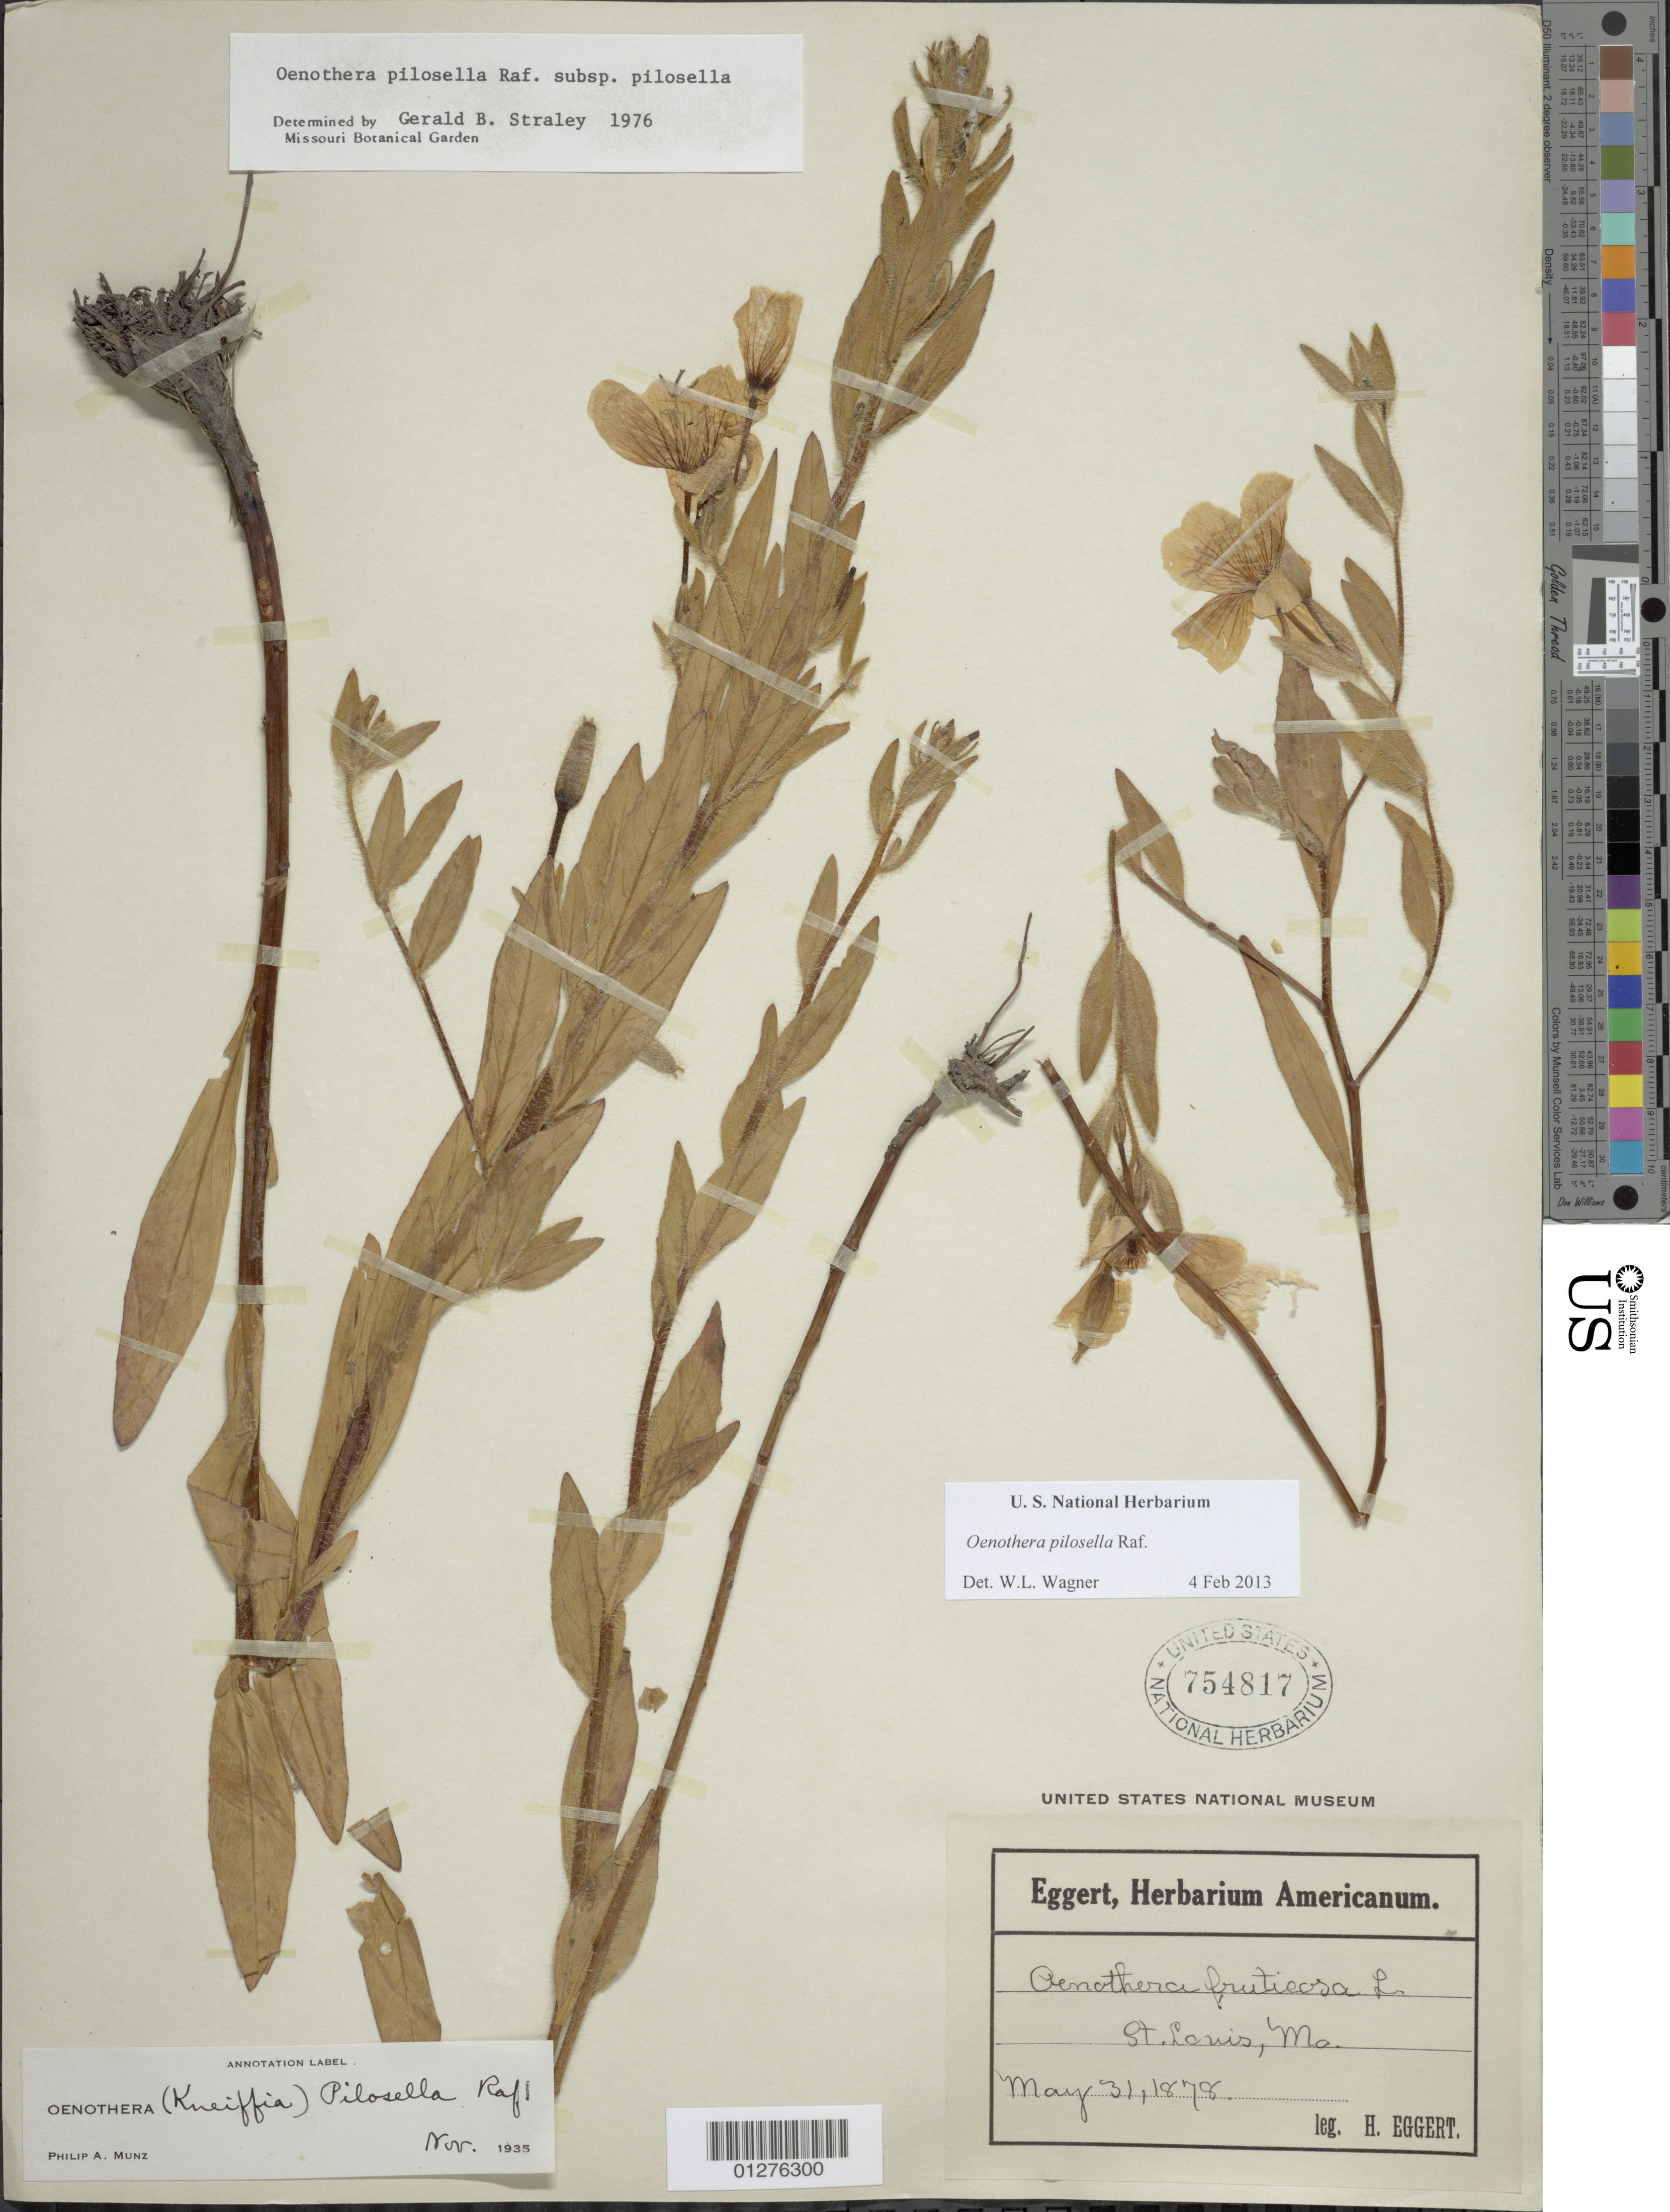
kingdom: Plantae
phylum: Tracheophyta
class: Magnoliopsida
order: Myrtales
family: Onagraceae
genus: Oenothera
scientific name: Oenothera pilosella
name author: Raf.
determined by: Wagner, W. L., (BOT), Smithsonian Institution - National Museum of Natural History (UNITED STATES)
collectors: H. Eggert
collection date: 1878-05-31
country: United States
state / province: Missouri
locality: St. Louis.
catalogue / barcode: US 754817